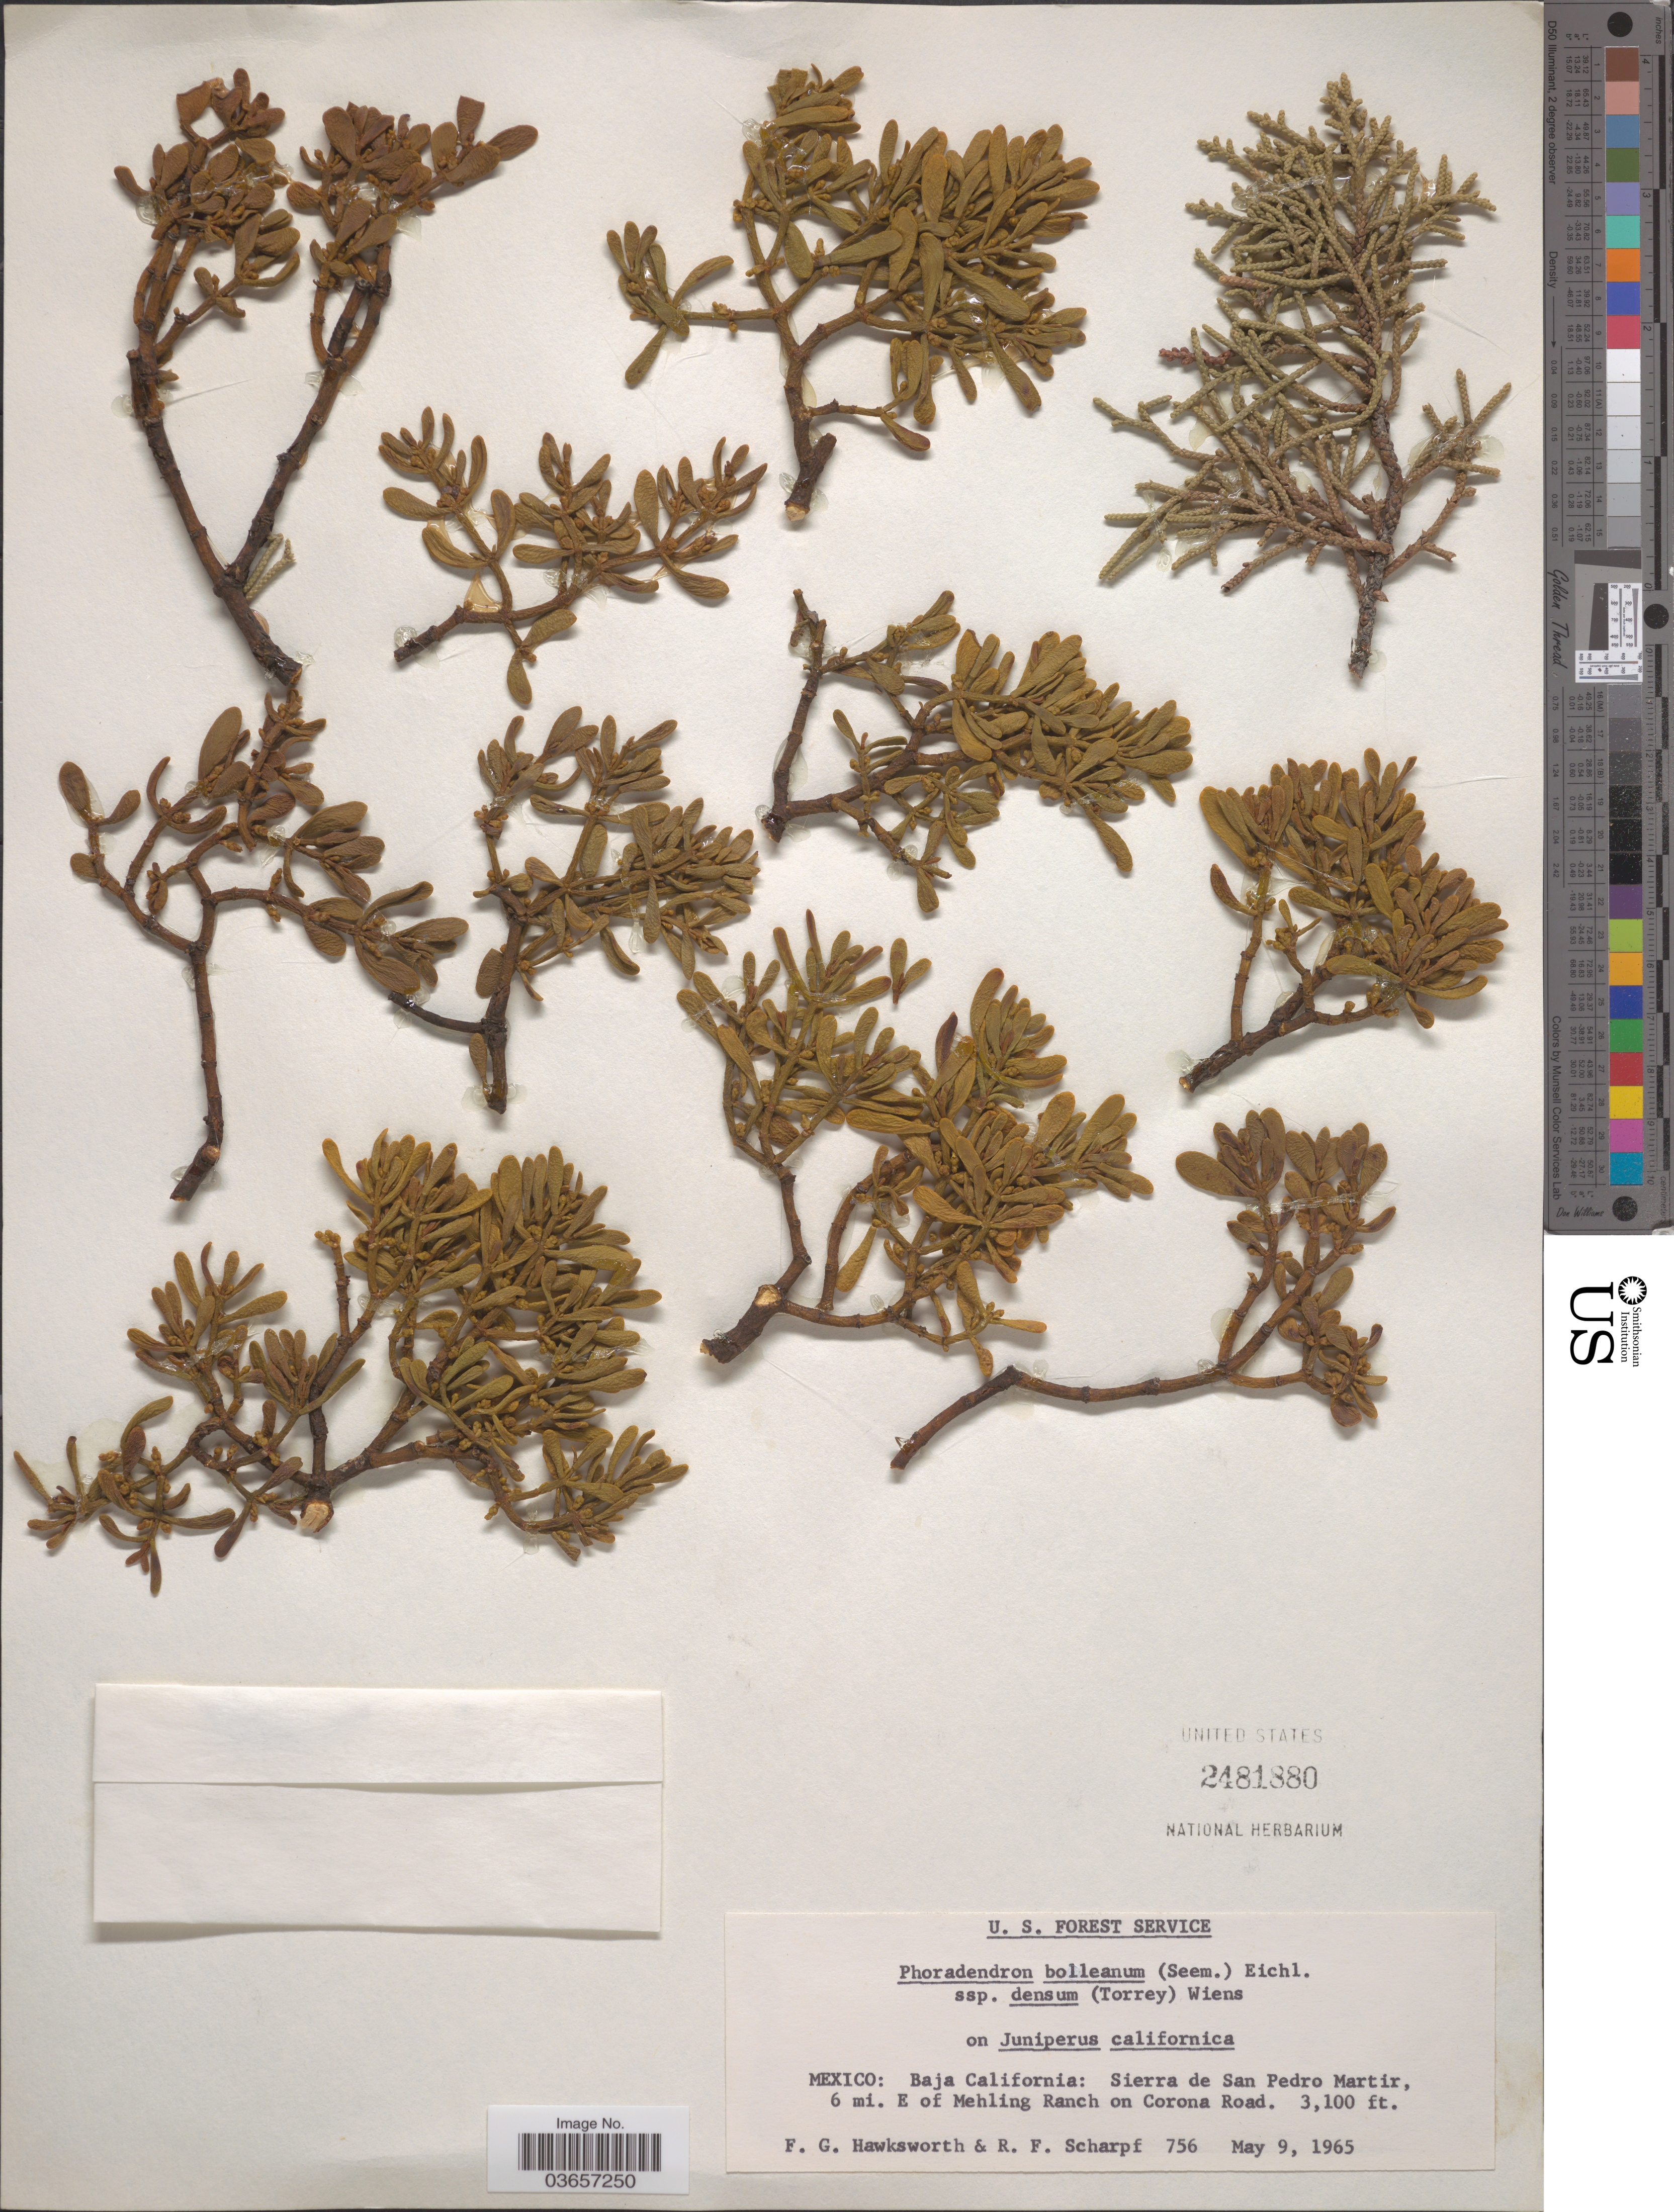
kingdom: Plantae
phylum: Tracheophyta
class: Magnoliopsida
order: Santalales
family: Viscaceae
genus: Phoradendron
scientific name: Phoradendron bolleanum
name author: (Seem.) Eichler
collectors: F. G. Hawksworth & R. F. Scharpf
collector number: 756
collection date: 1965-05-09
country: Mexico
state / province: Baja California Norte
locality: Sierra de San Pedro Martir, 6 mi. E of Mehling Ranch on Corona Road.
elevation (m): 945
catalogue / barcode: US 2481880